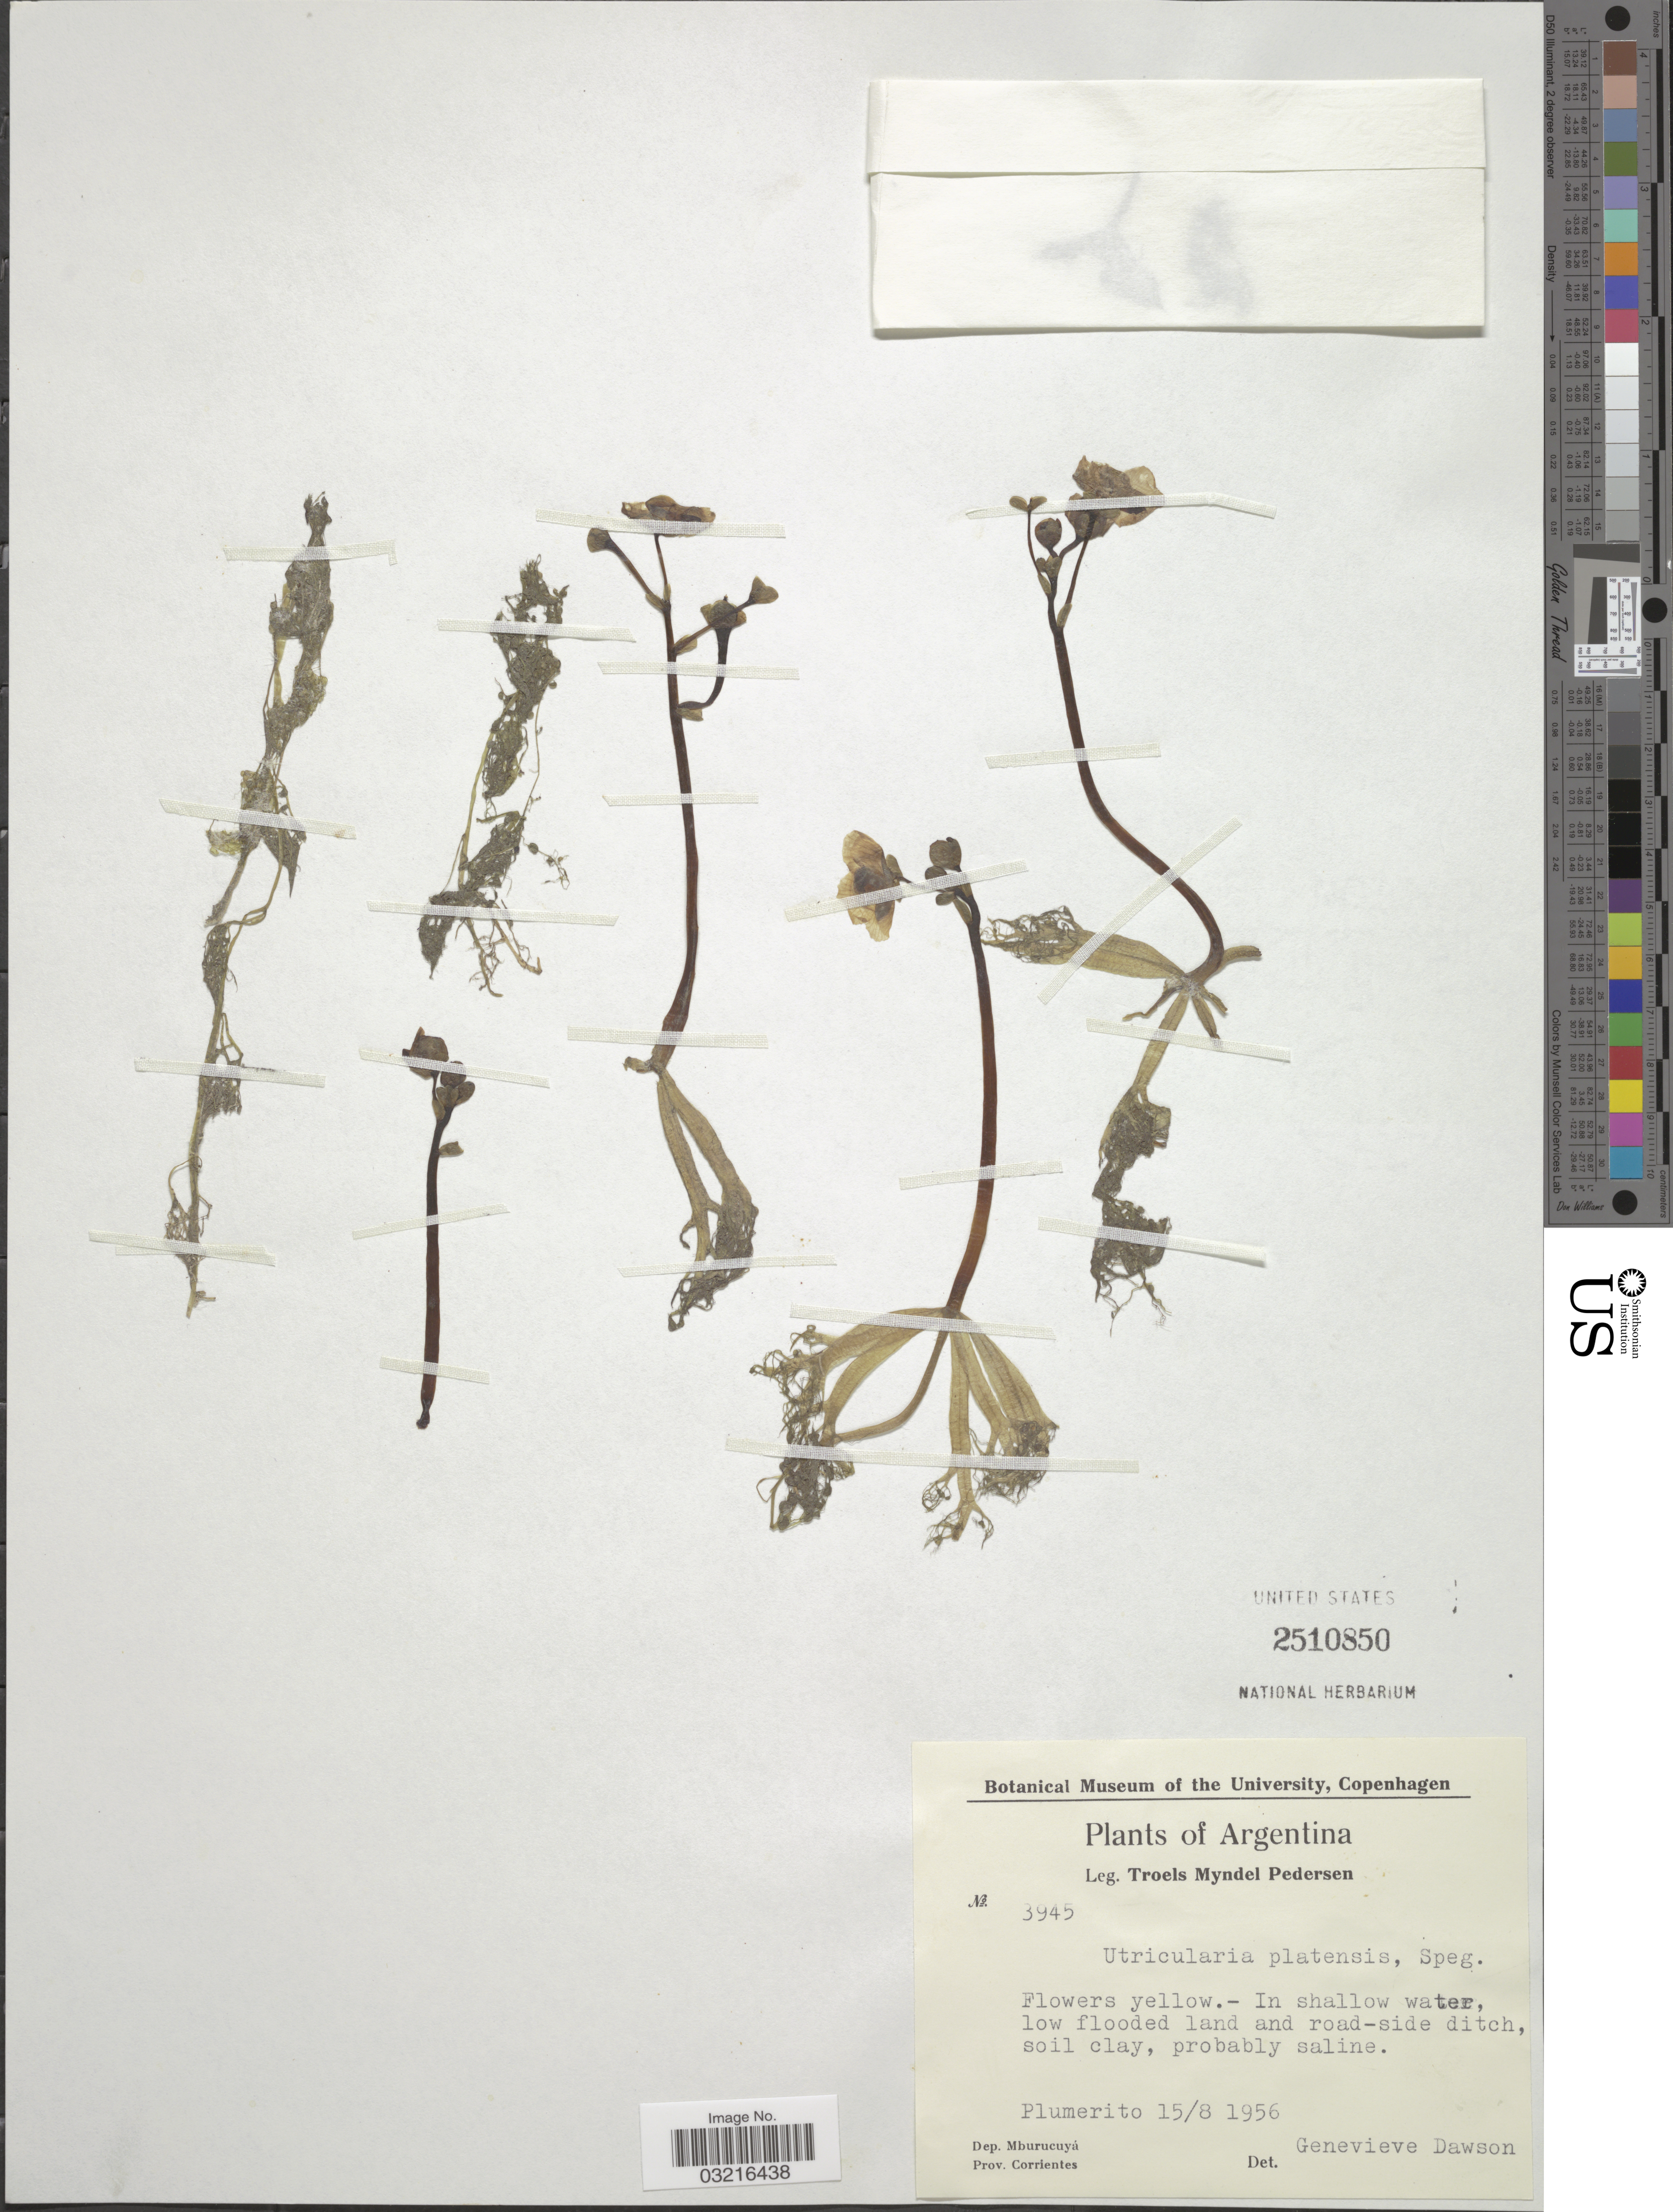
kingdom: Plantae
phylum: Tracheophyta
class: Magnoliopsida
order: Lamiales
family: Lentibulariaceae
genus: Utricularia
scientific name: Utricularia platensis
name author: Speg.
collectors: T. Pederson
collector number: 3945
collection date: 1956-08-15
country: Argentina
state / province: Corrientes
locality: Dep. Mburucuyá, Prov. Corrientes.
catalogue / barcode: US 2510850